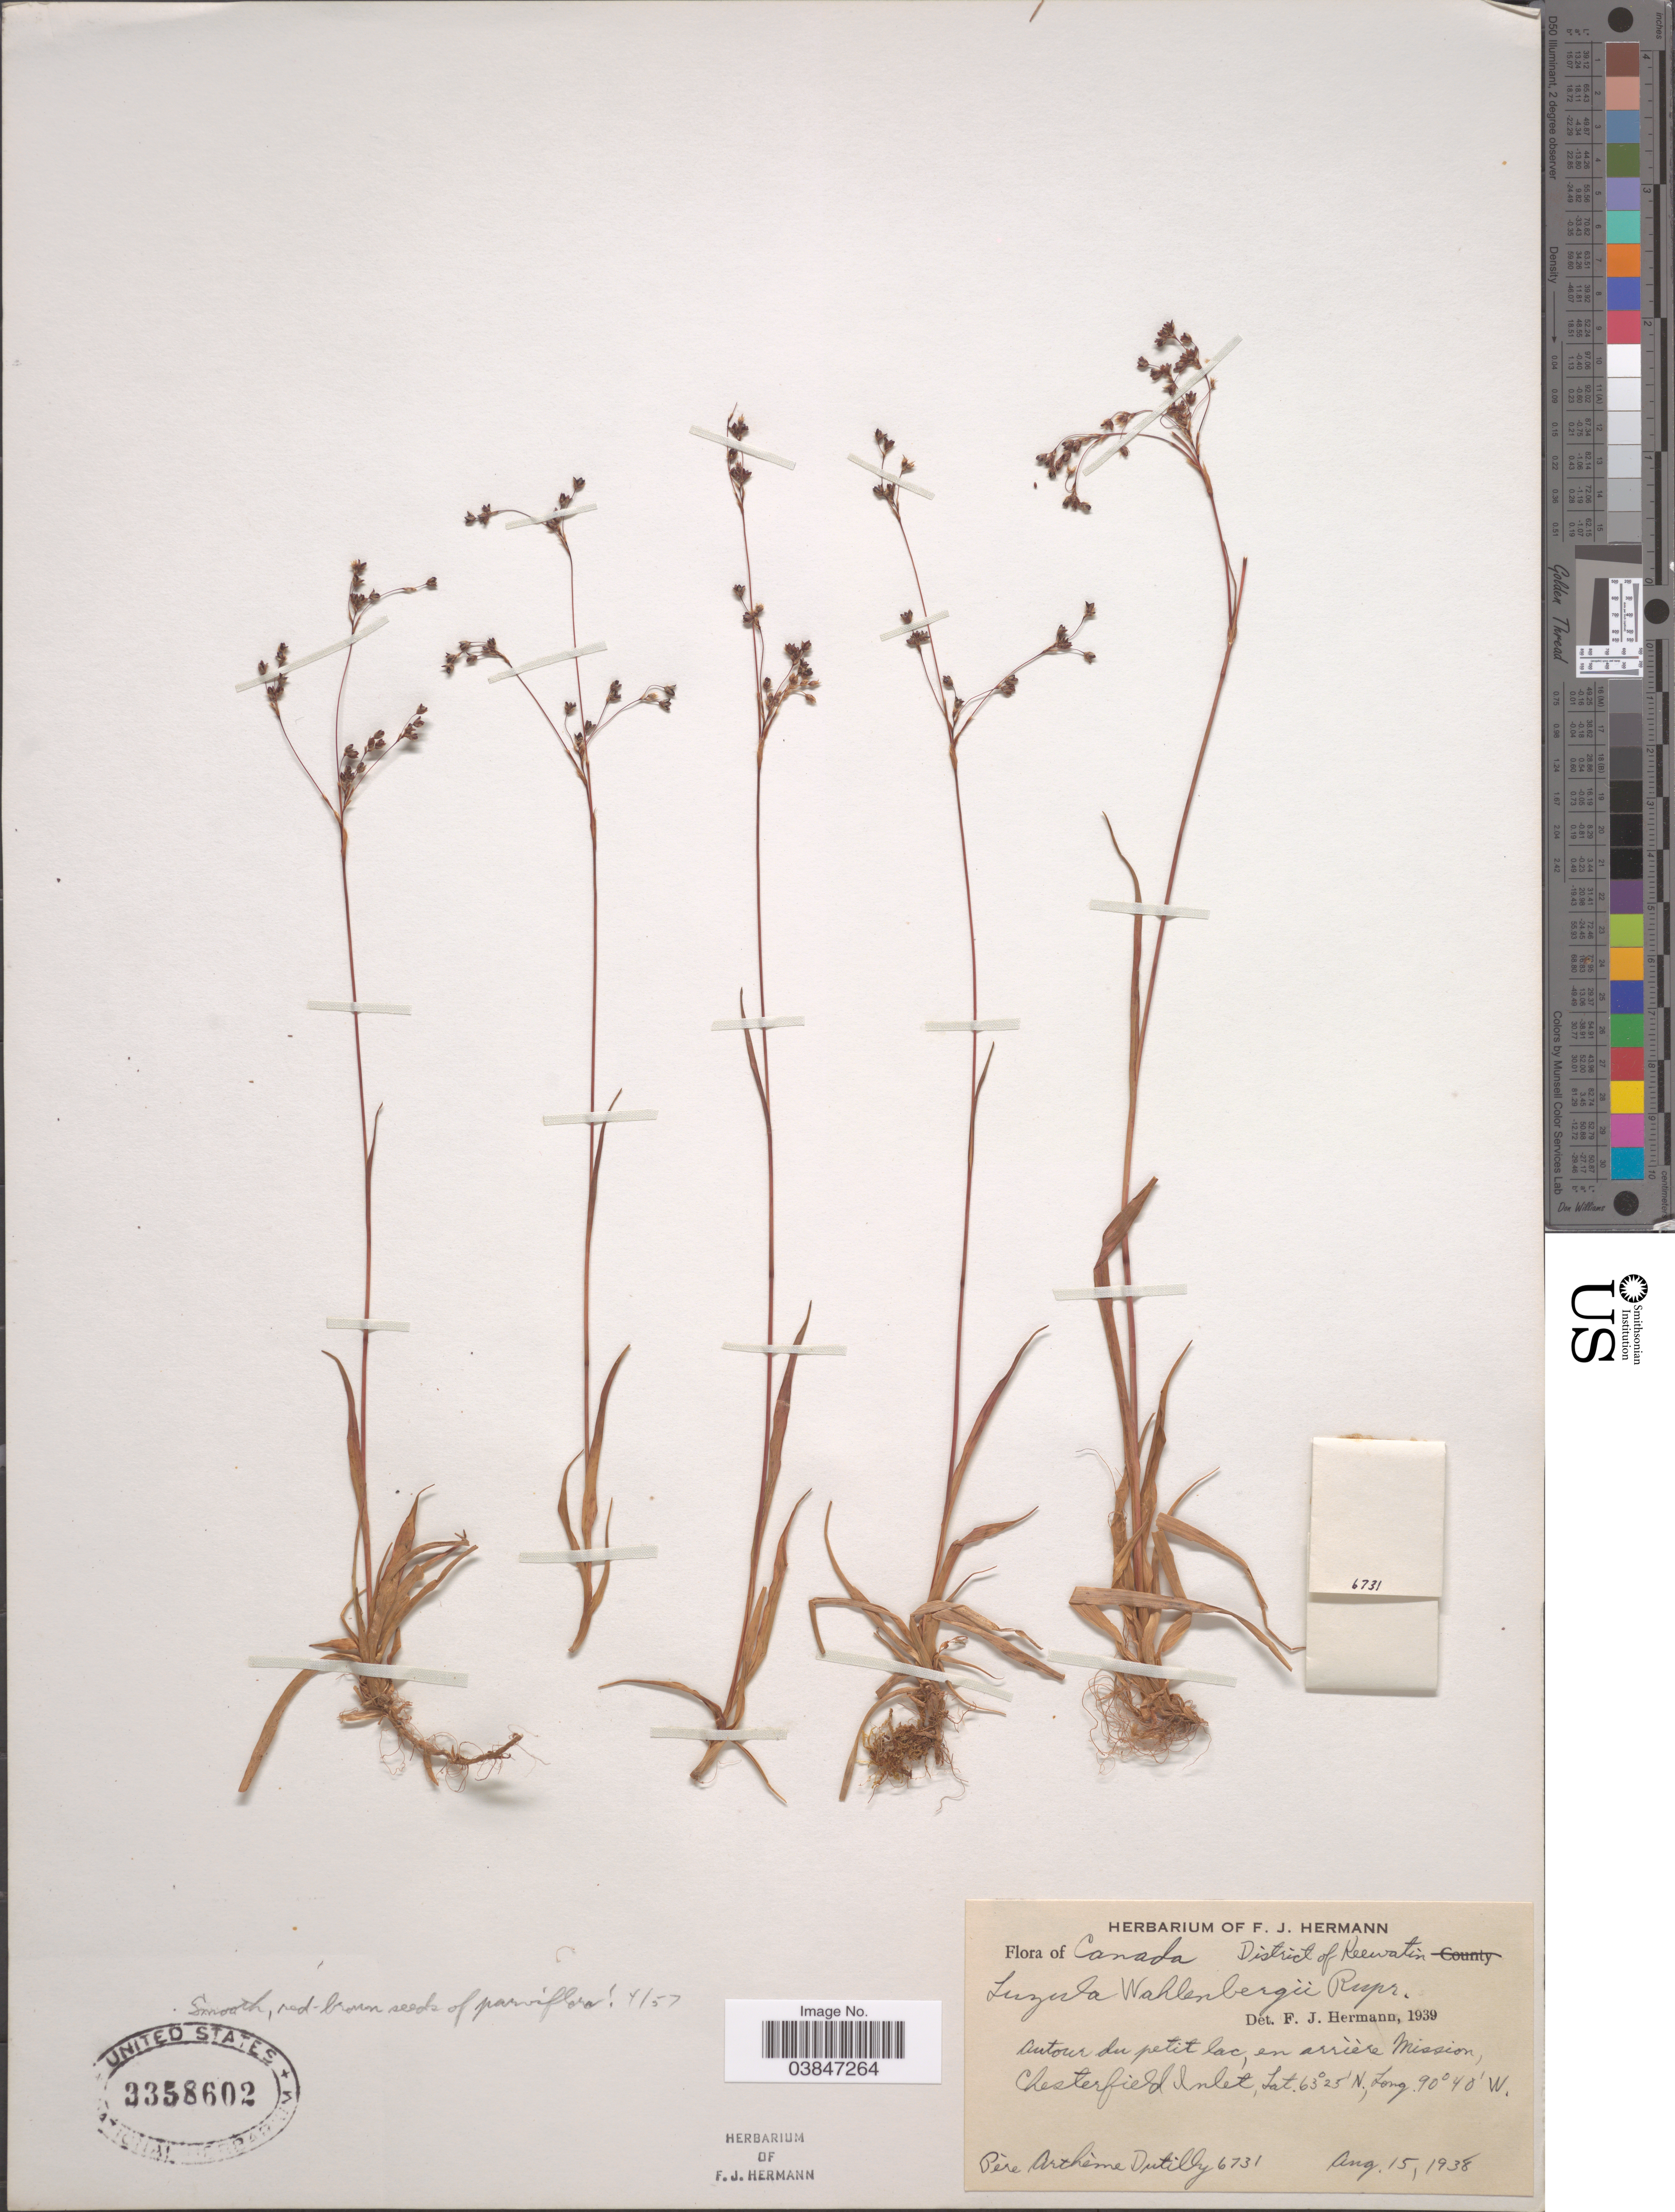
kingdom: Plantae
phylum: Tracheophyta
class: Liliopsida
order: Poales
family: Juncaceae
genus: Luzula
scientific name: Luzula wahlenbergii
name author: Rupr.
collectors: A. Dutilly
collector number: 6731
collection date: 1938-08-15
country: Canada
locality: District of Keewatin. Autour du petit lac, en arrìère Mission, Chesterfield Inlet.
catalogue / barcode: US 3358602